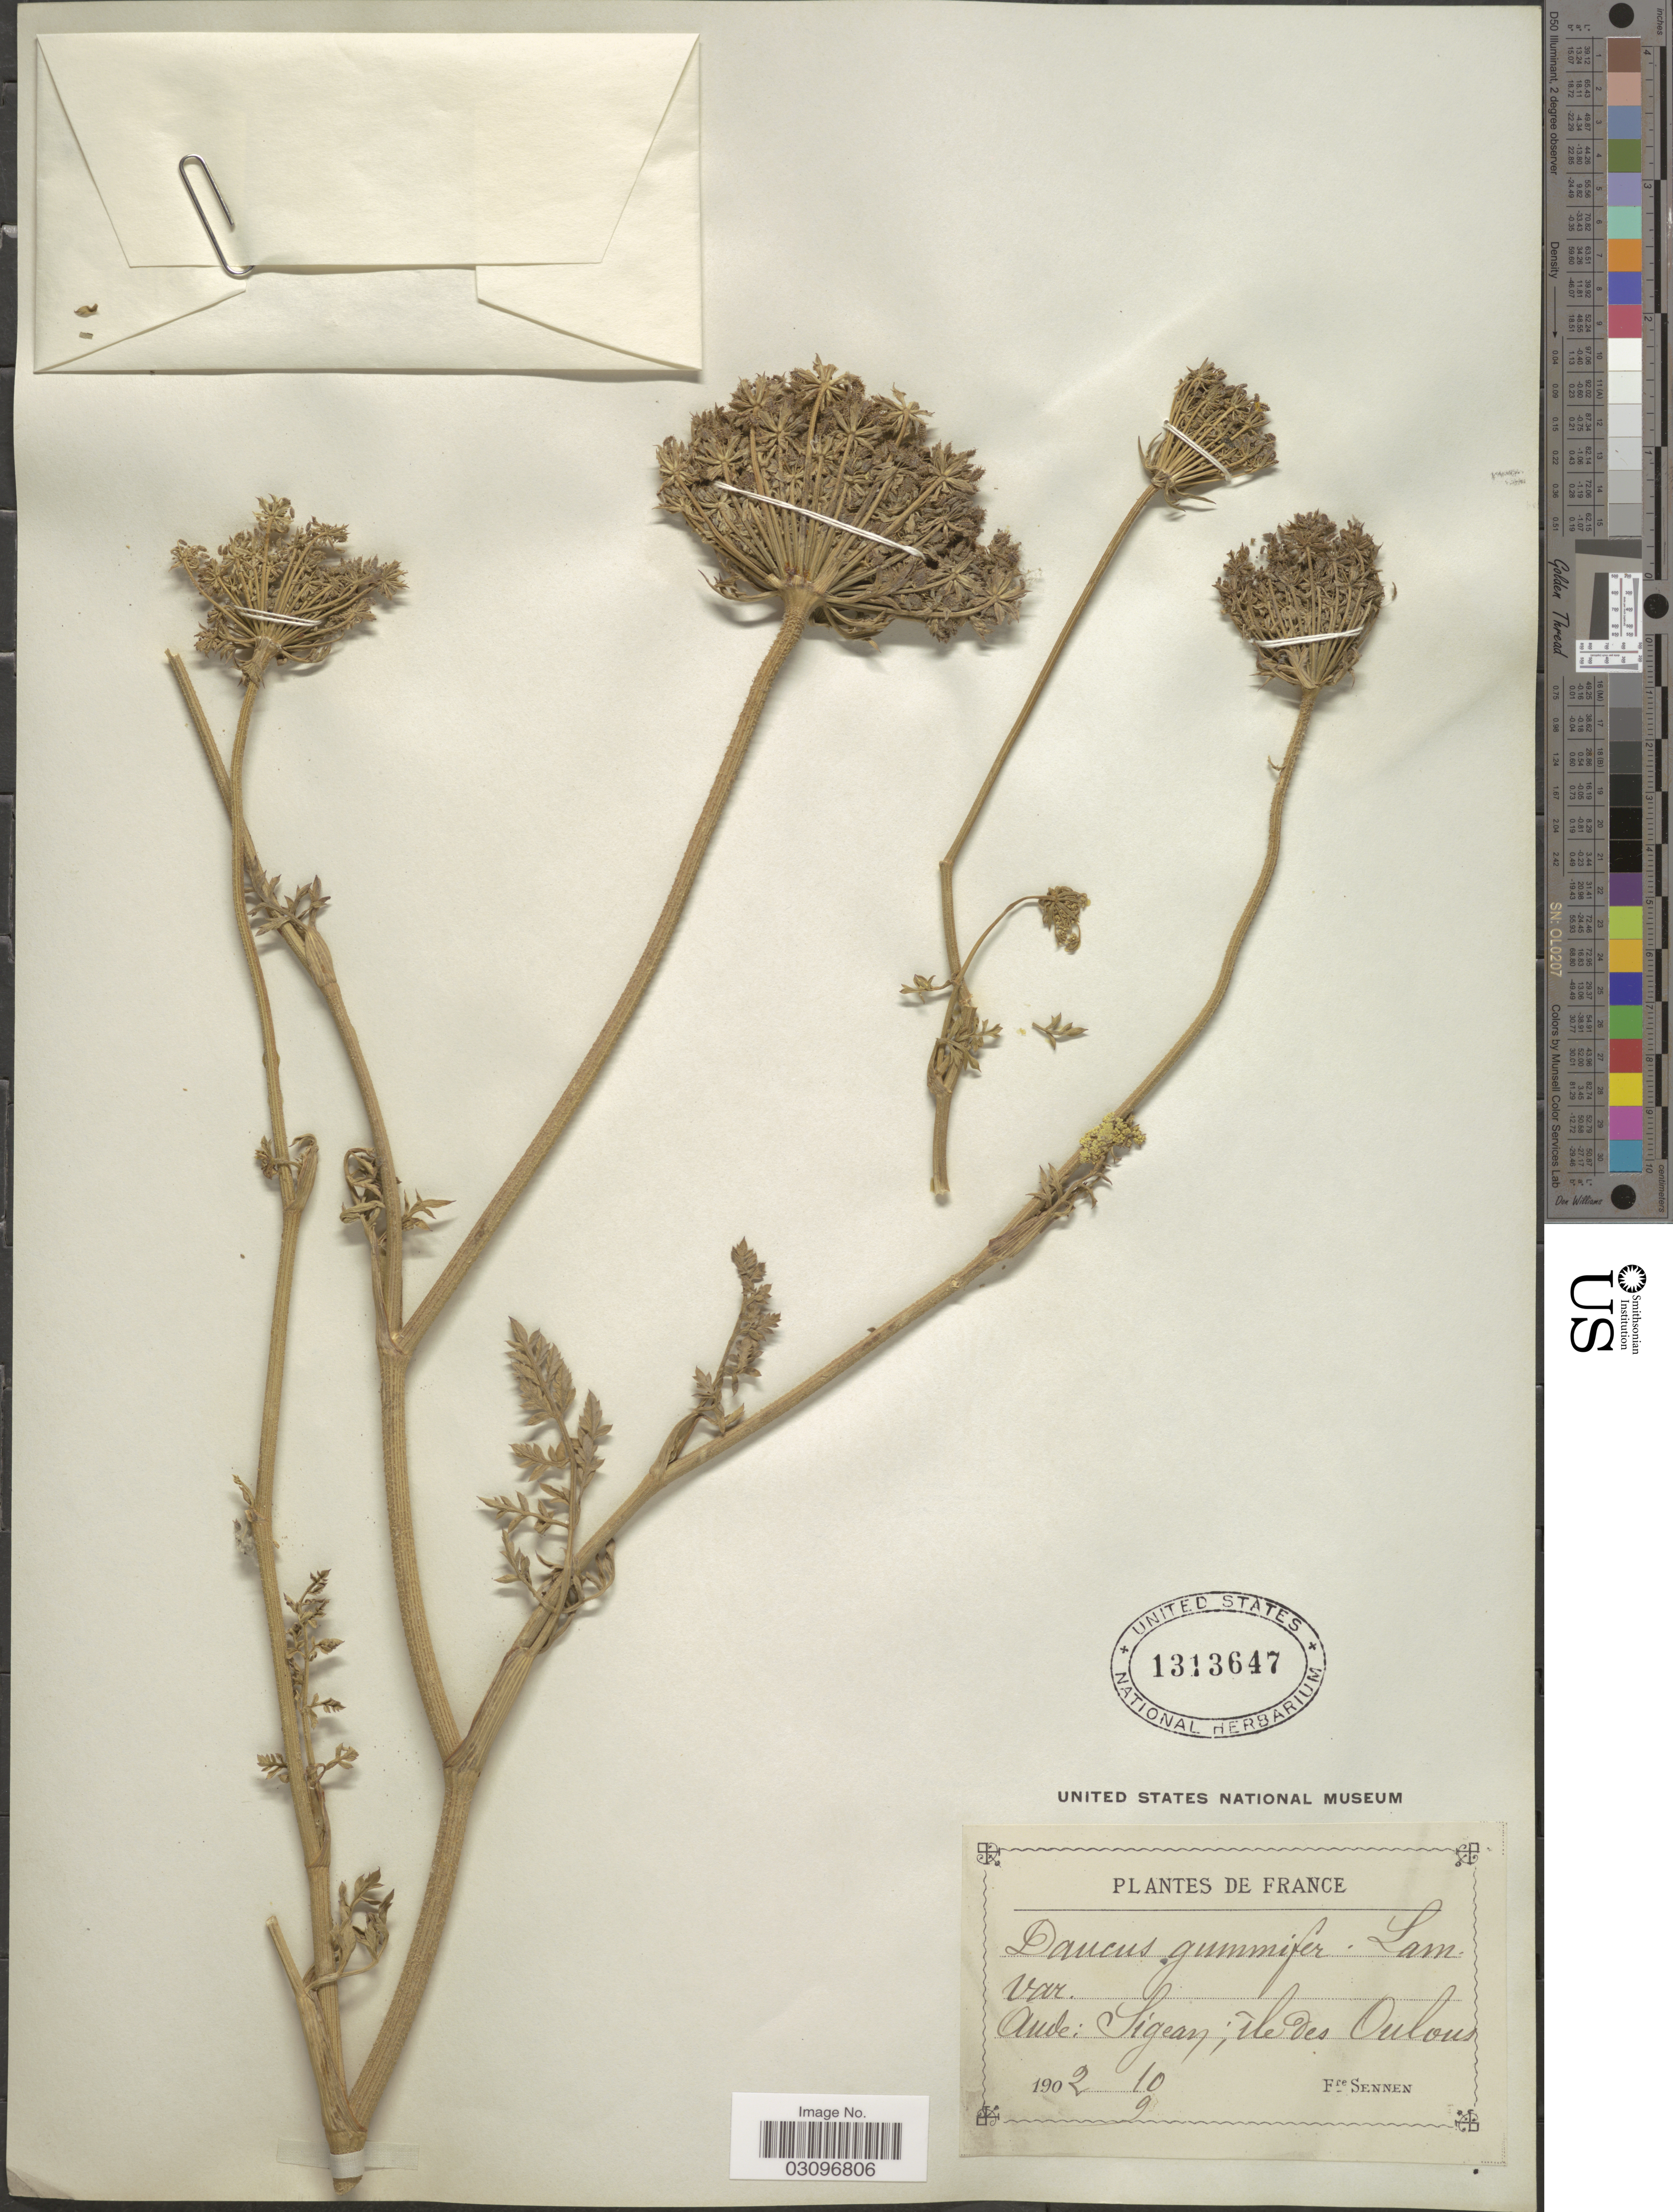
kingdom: Plantae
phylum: Tracheophyta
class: Magnoliopsida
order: Apiales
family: Apiaceae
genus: Daucus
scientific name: Daucus gummifer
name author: All.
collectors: E. Sennen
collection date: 1902-09-10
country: France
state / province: Occitanie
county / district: Aude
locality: Aude: Sigean, ile des Oulous.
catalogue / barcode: US 1313647